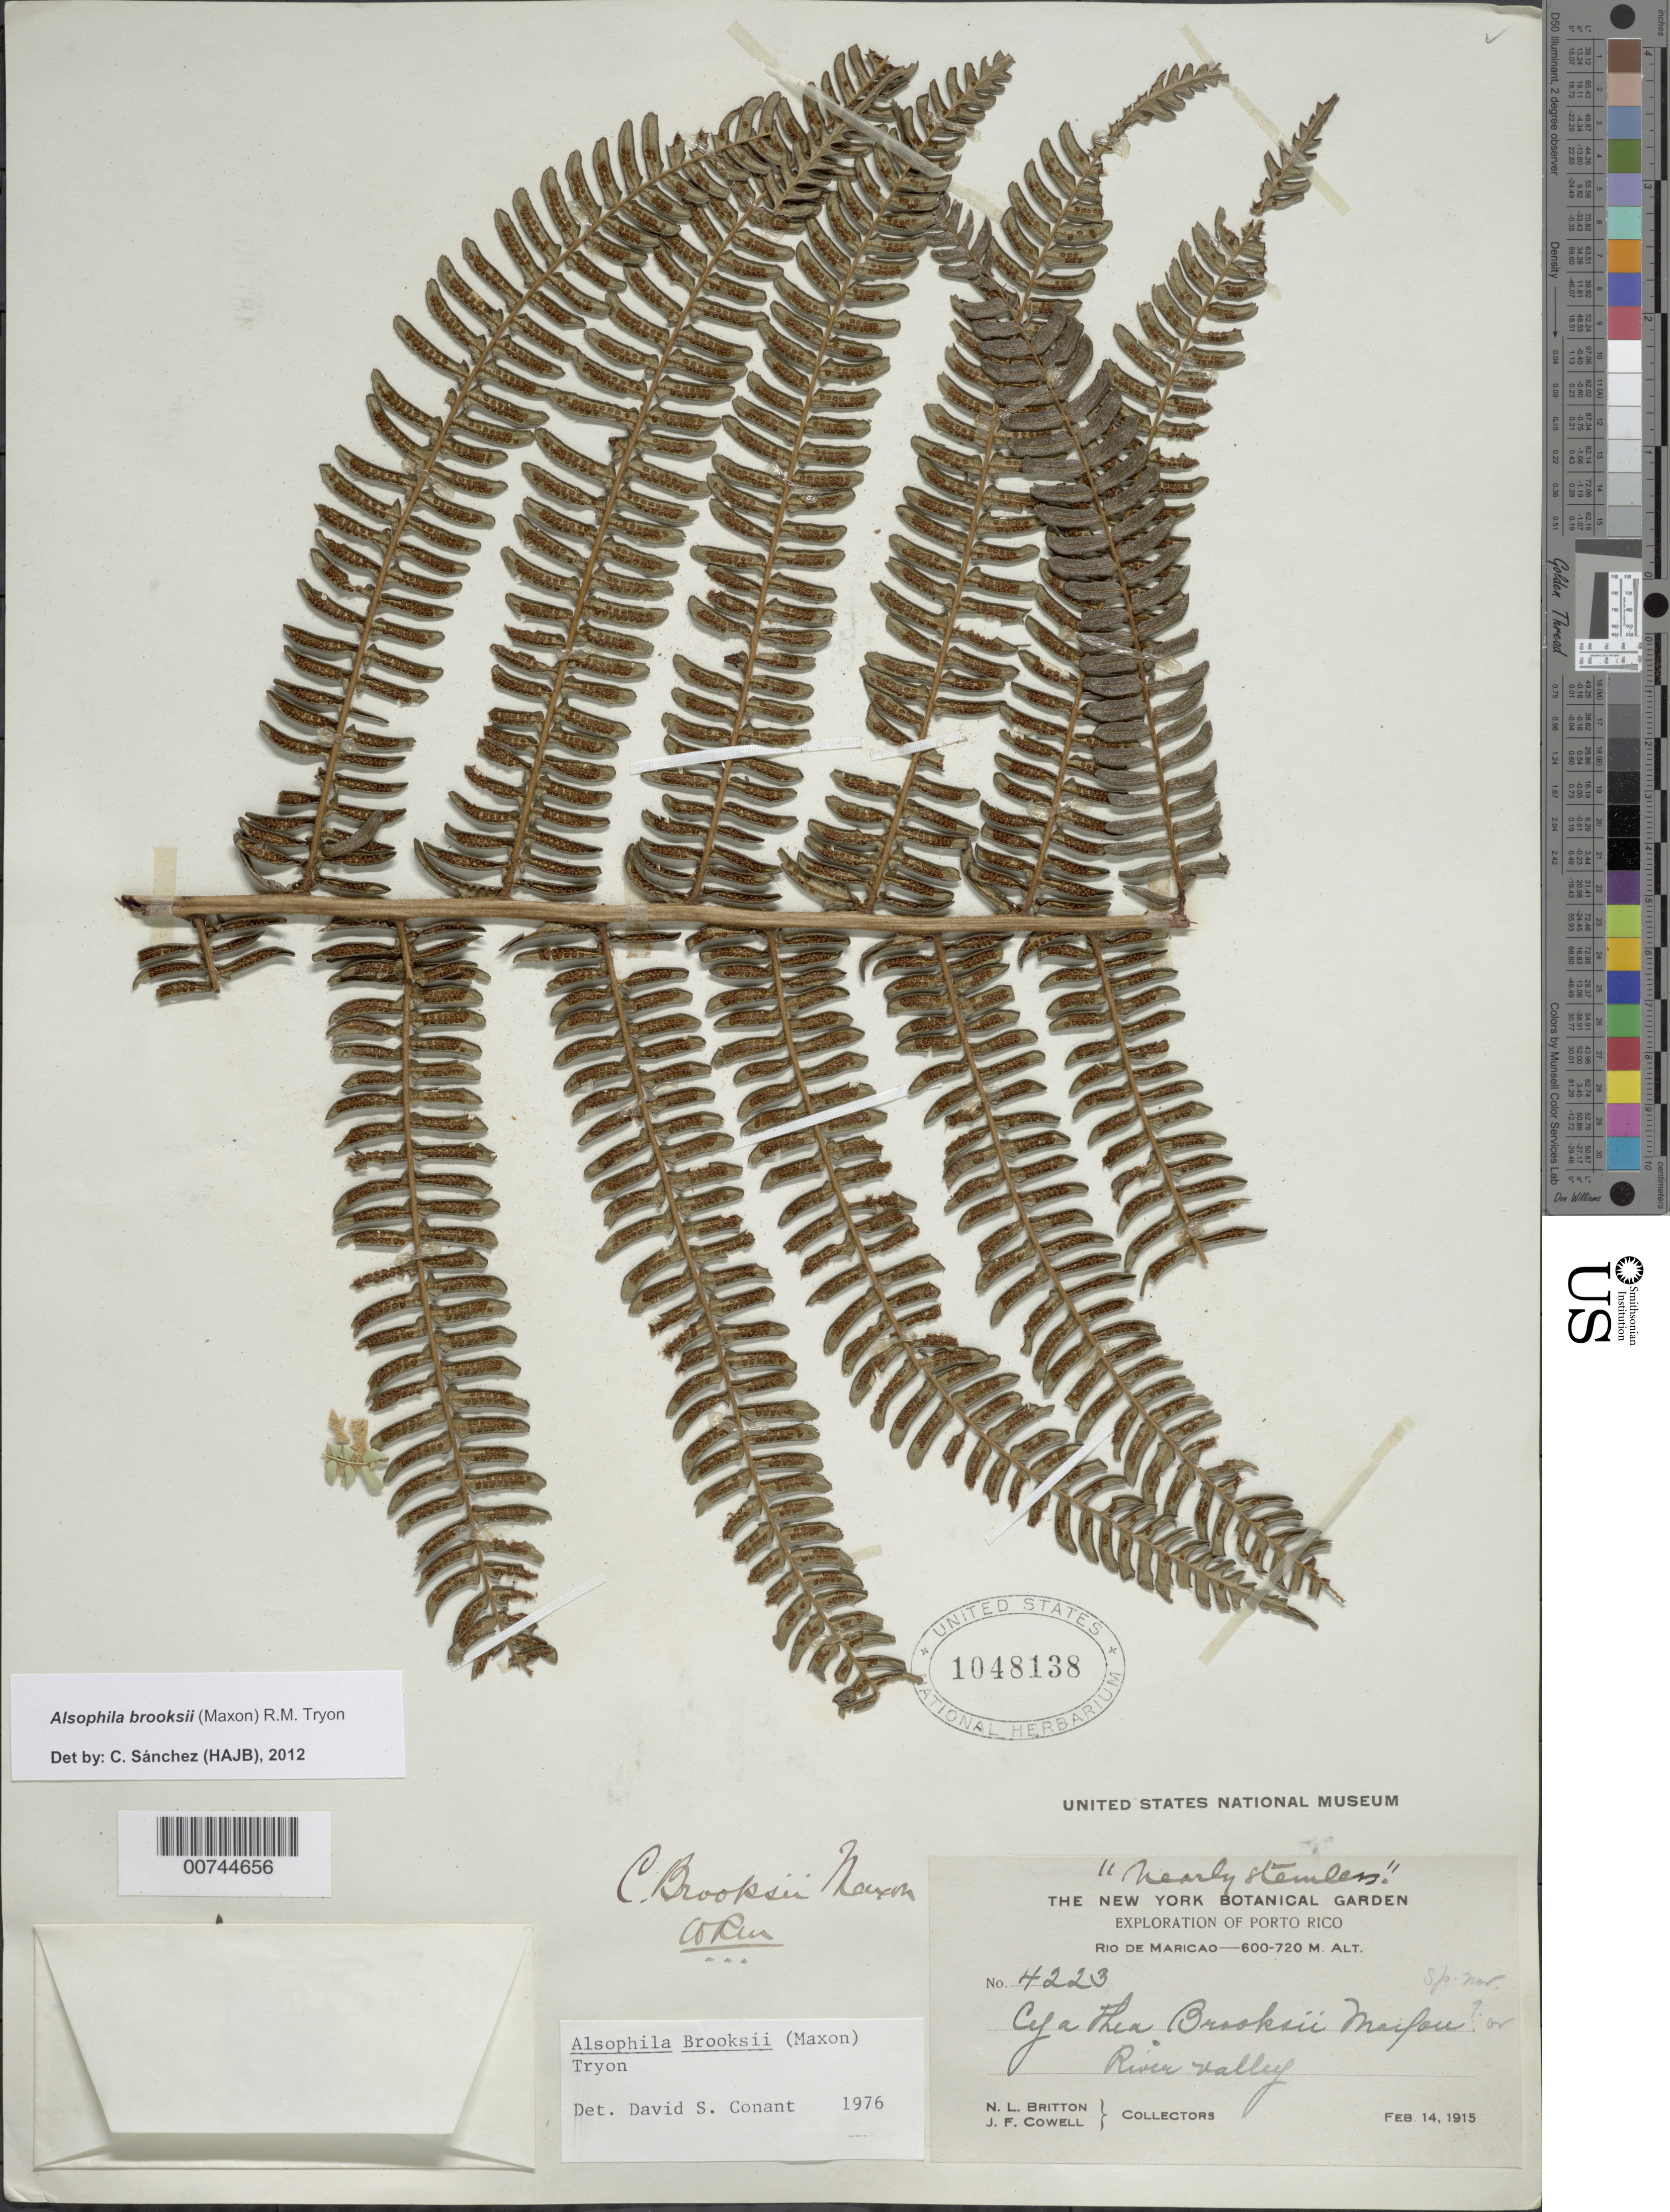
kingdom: Plantae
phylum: Tracheophyta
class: Polypodiopsida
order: Cyatheales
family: Cyatheaceae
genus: Alsophila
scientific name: Alsophila brooksii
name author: (Maxon) R.M. Tryon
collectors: N. Britton & J. F. Cowell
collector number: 4223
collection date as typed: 14 Feb 1915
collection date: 1915-02-14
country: Puerto Rico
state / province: Maricao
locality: Rio Maricao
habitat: River valley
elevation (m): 600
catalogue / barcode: US 1048138